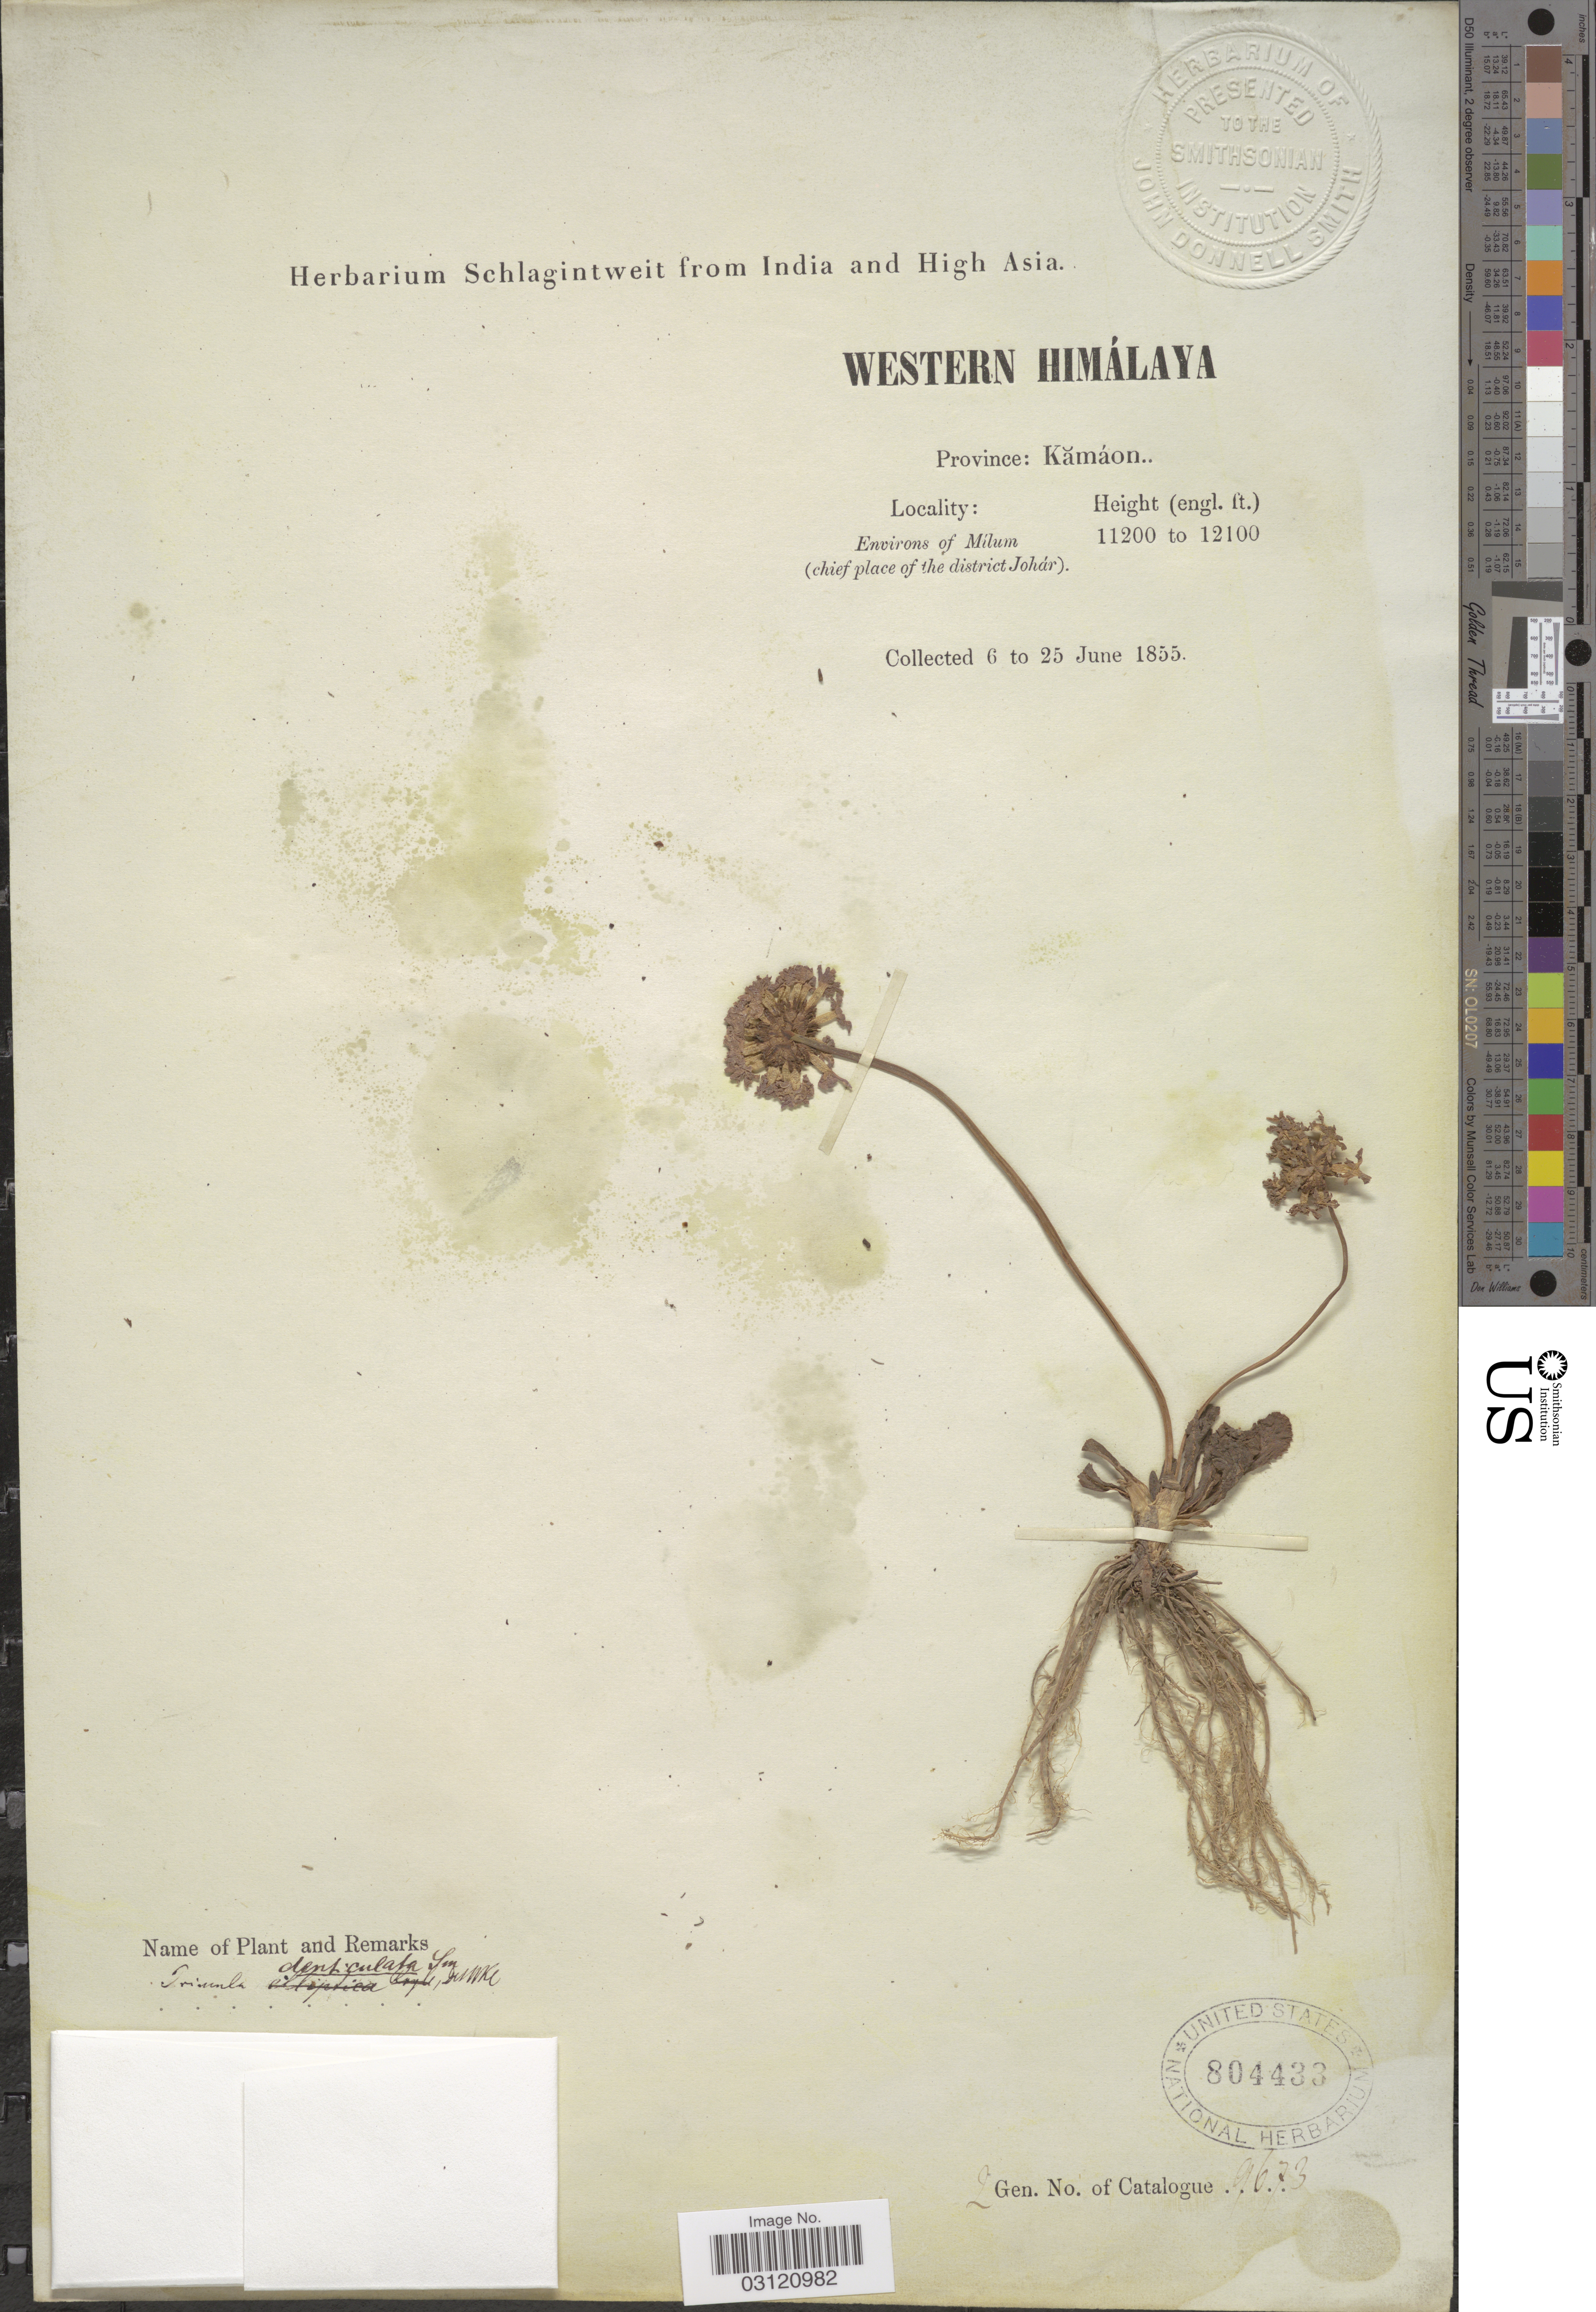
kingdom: Plantae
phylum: Tracheophyta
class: Magnoliopsida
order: Ericales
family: Primulaceae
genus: Primula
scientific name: Primula denticulata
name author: Sm.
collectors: ex herb. Schlagintweit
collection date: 1855-06-06/1855-06-25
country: India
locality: Western Himalaya. Province: Kamáon. Environs of Mílum (chief place of the district Johár)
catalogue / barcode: US 804433